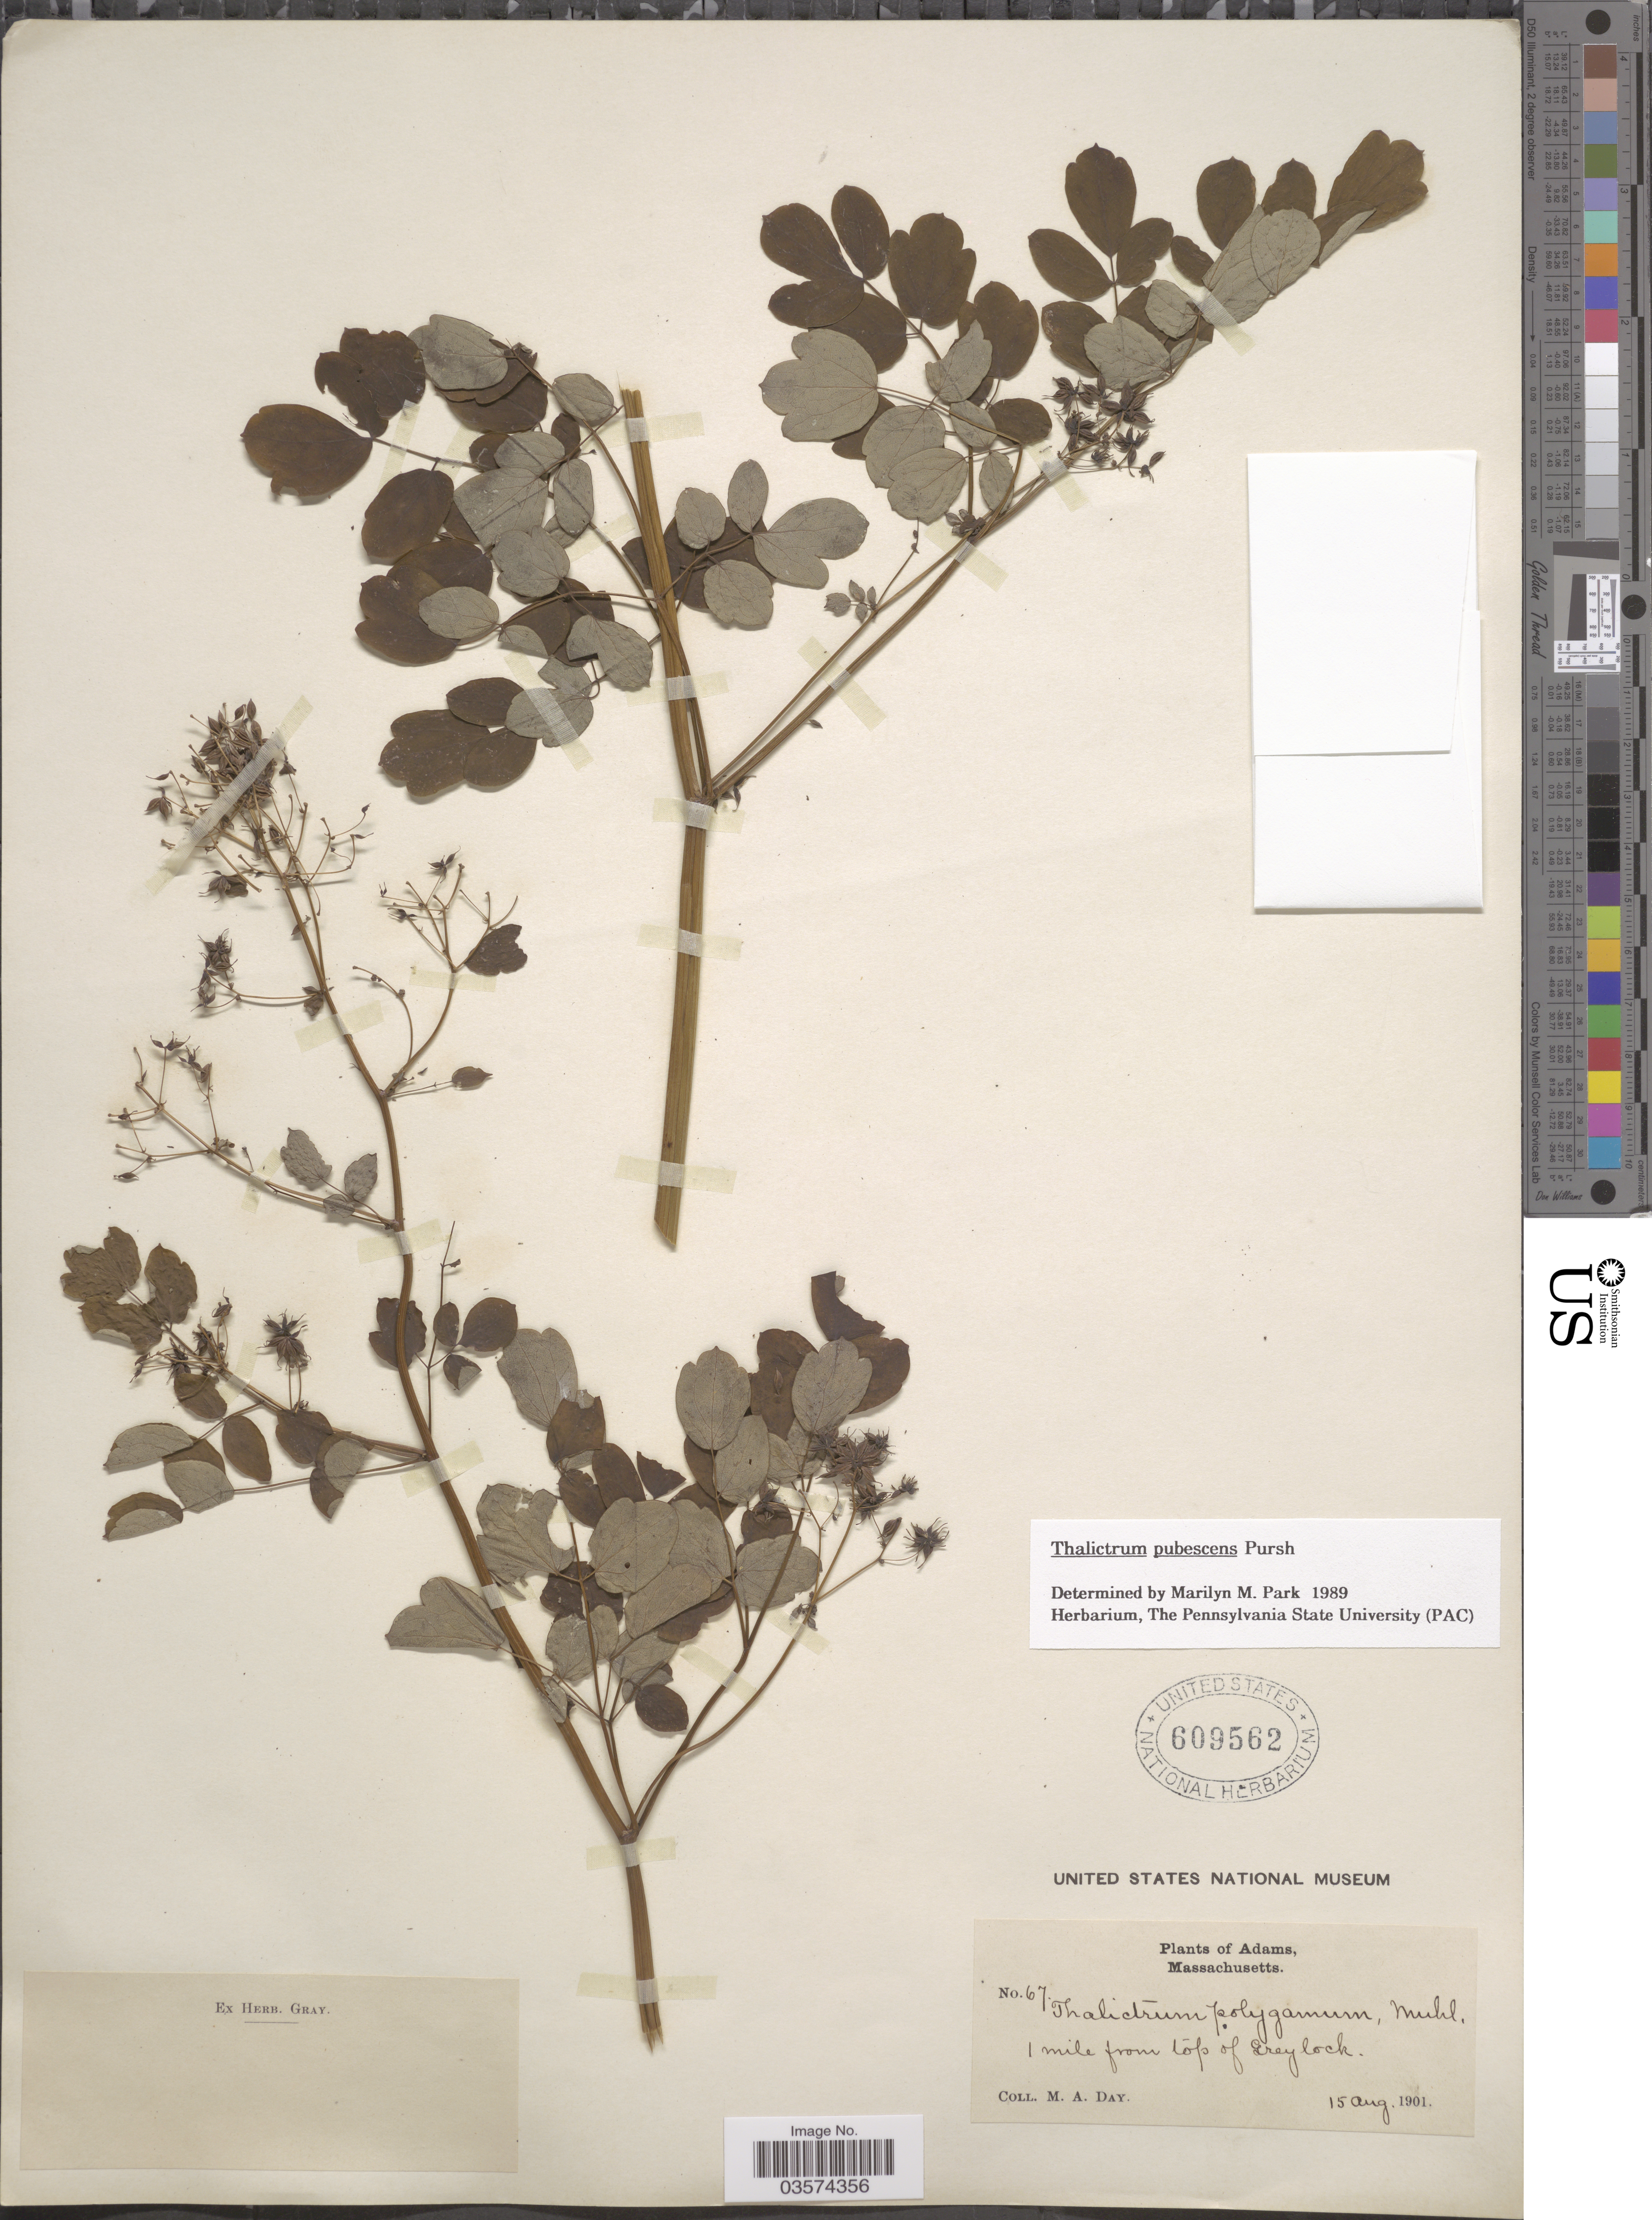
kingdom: Plantae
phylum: Tracheophyta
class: Magnoliopsida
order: Ranunculales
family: Ranunculaceae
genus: Thalictrum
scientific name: Thalictrum pubescens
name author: Pursh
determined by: Park, Marilyn Marqueen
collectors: M. Day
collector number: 67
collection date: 1901-08-15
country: United States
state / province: Massachusetts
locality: Adams. 1 mile from top of Greylock.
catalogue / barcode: US 609562